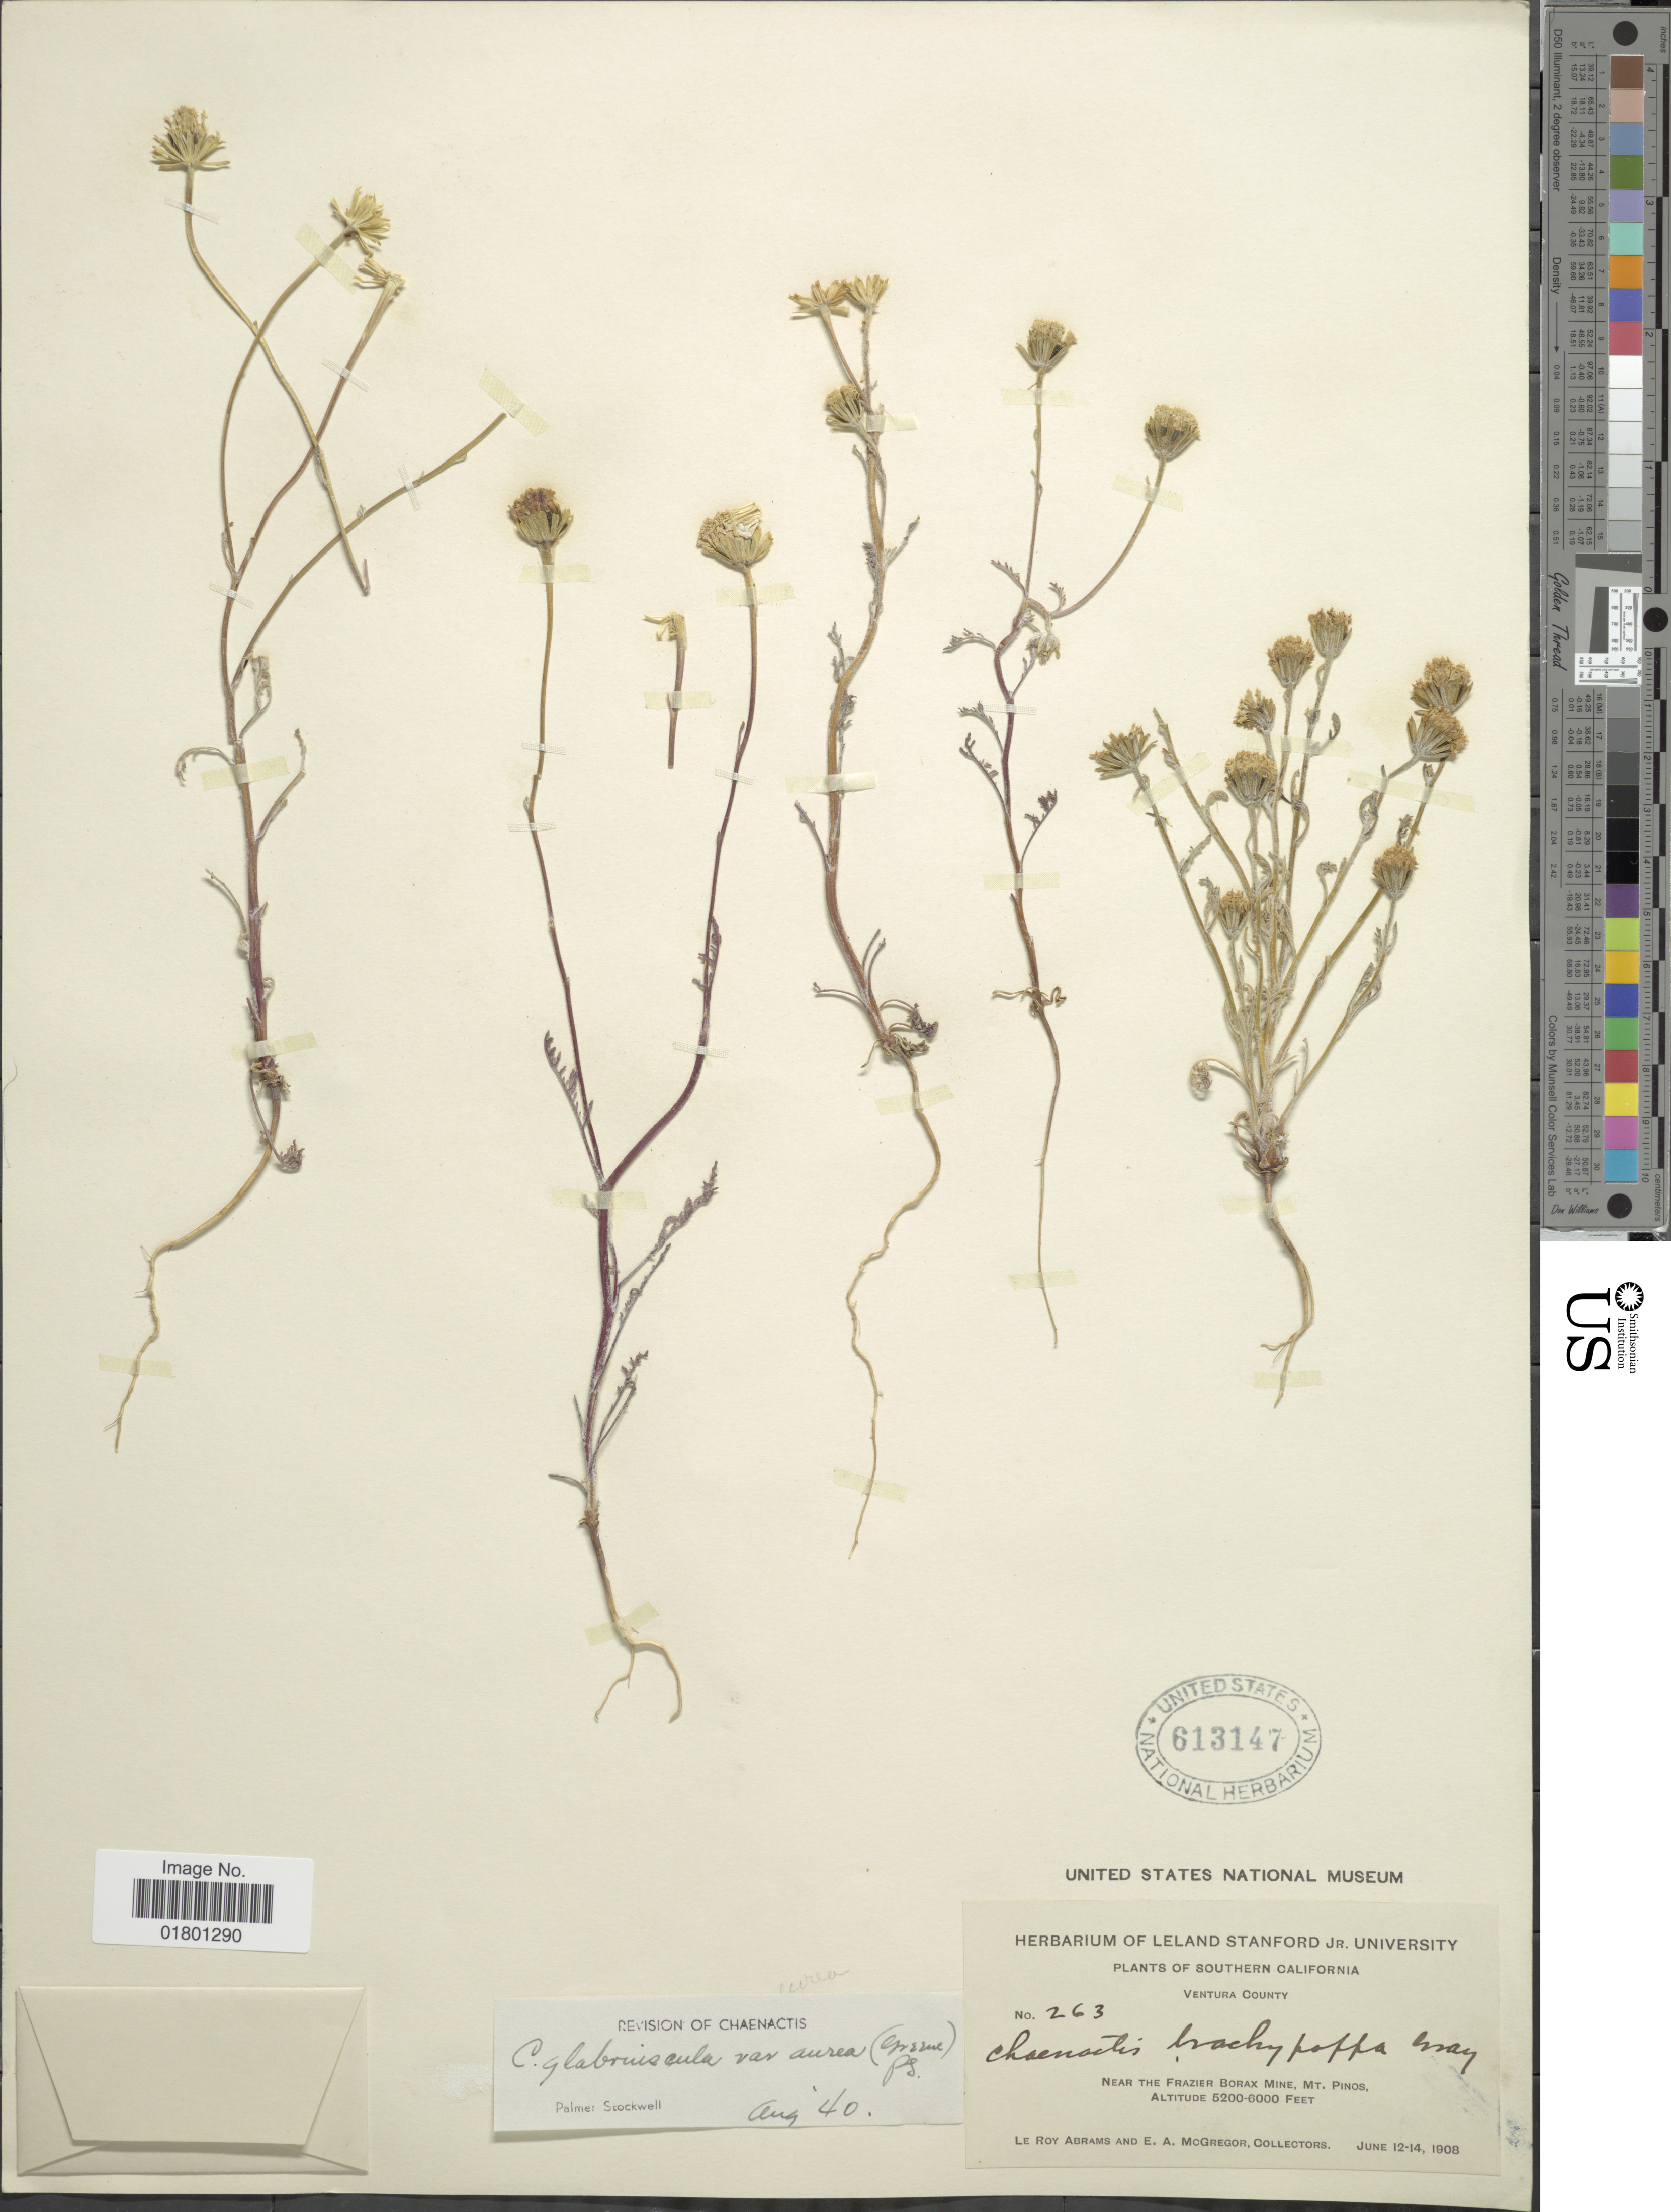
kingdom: Plantae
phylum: Tracheophyta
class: Magnoliopsida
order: Asterales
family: Asteraceae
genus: Chaenactis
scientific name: Chaenactis glabriuscula var. aurea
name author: (Greene ex Rydb.) Stockw.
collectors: L. Abrams & E. A. McGregor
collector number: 263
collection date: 1908-06-12/1908-06-14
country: United States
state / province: California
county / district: Ventura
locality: Southern California, Ventura County, Near the Frazier Borax Mine, Mt. Pinos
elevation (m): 1585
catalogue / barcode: US 613147